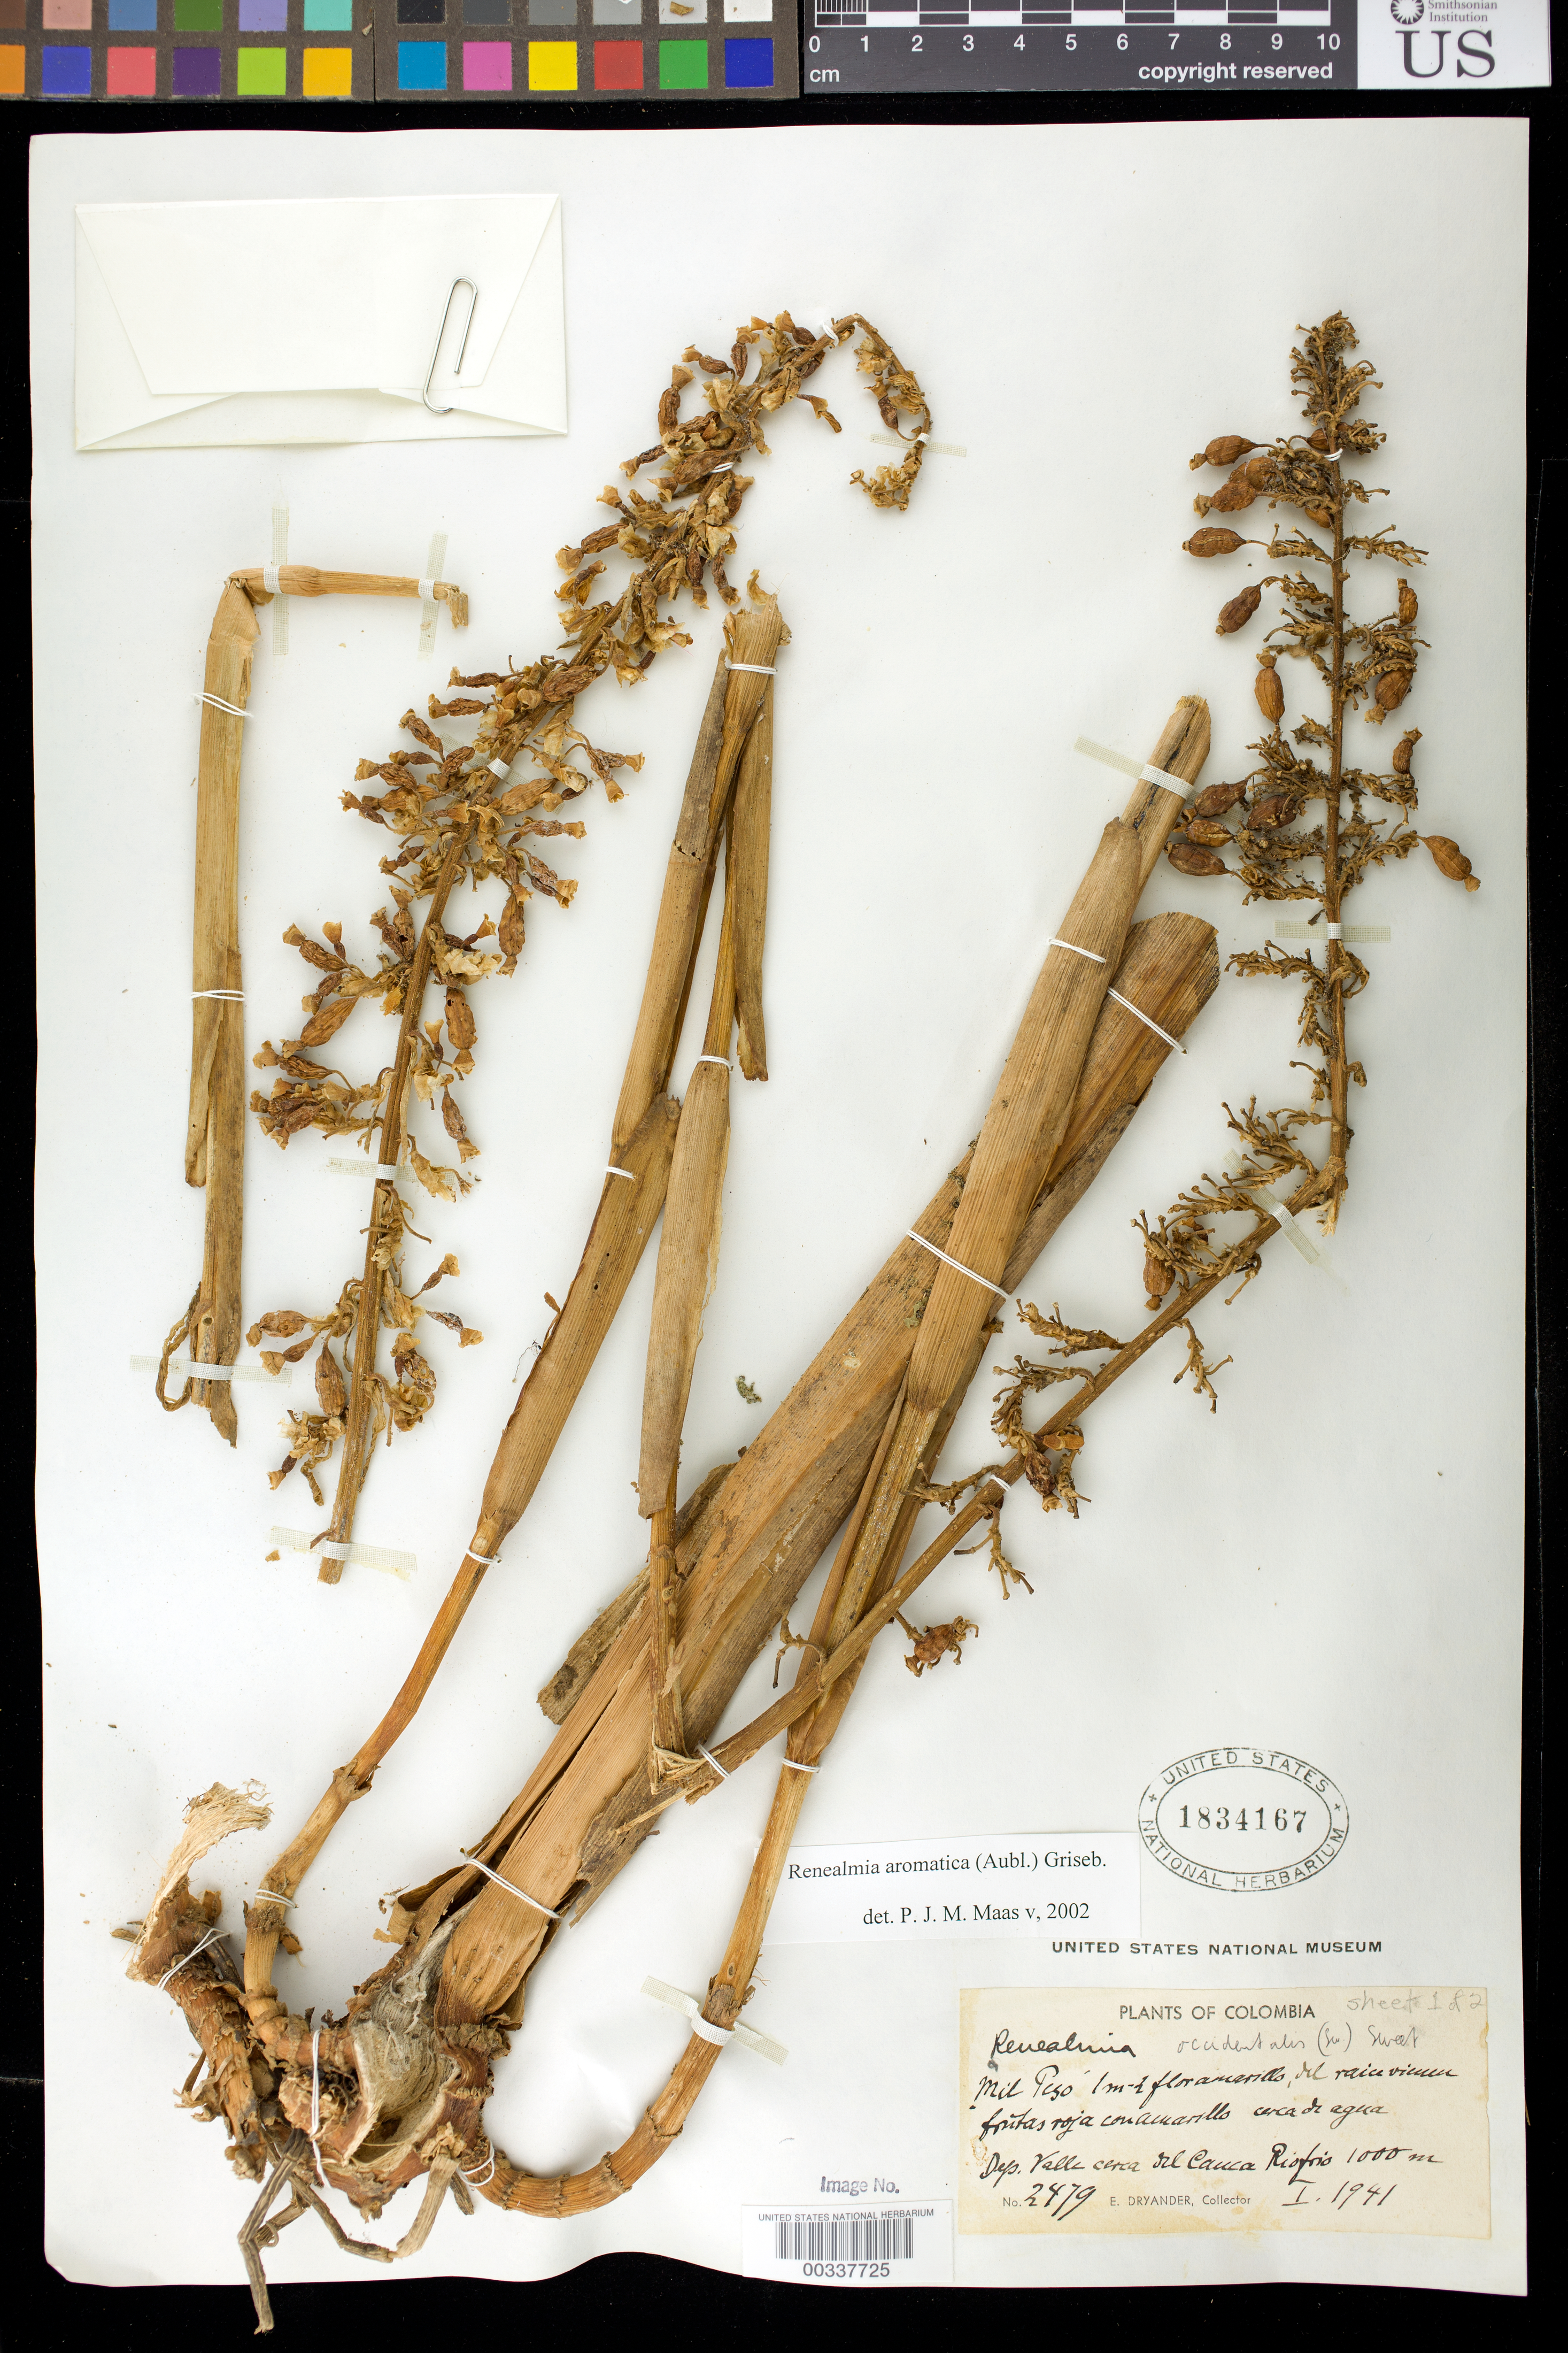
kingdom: Plantae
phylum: Tracheophyta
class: Liliopsida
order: Zingiberales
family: Zingiberaceae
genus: Renealmia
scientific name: Renealmia aromatica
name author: (Aubl.) Griseb.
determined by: Maas, Paul J. M.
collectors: E. I. Dryander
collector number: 2479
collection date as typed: Jan 1941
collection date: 1941-01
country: Colombia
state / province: Valle del Cauca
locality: Cerca del Cauca Rio Frio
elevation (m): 1000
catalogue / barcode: US 1834167